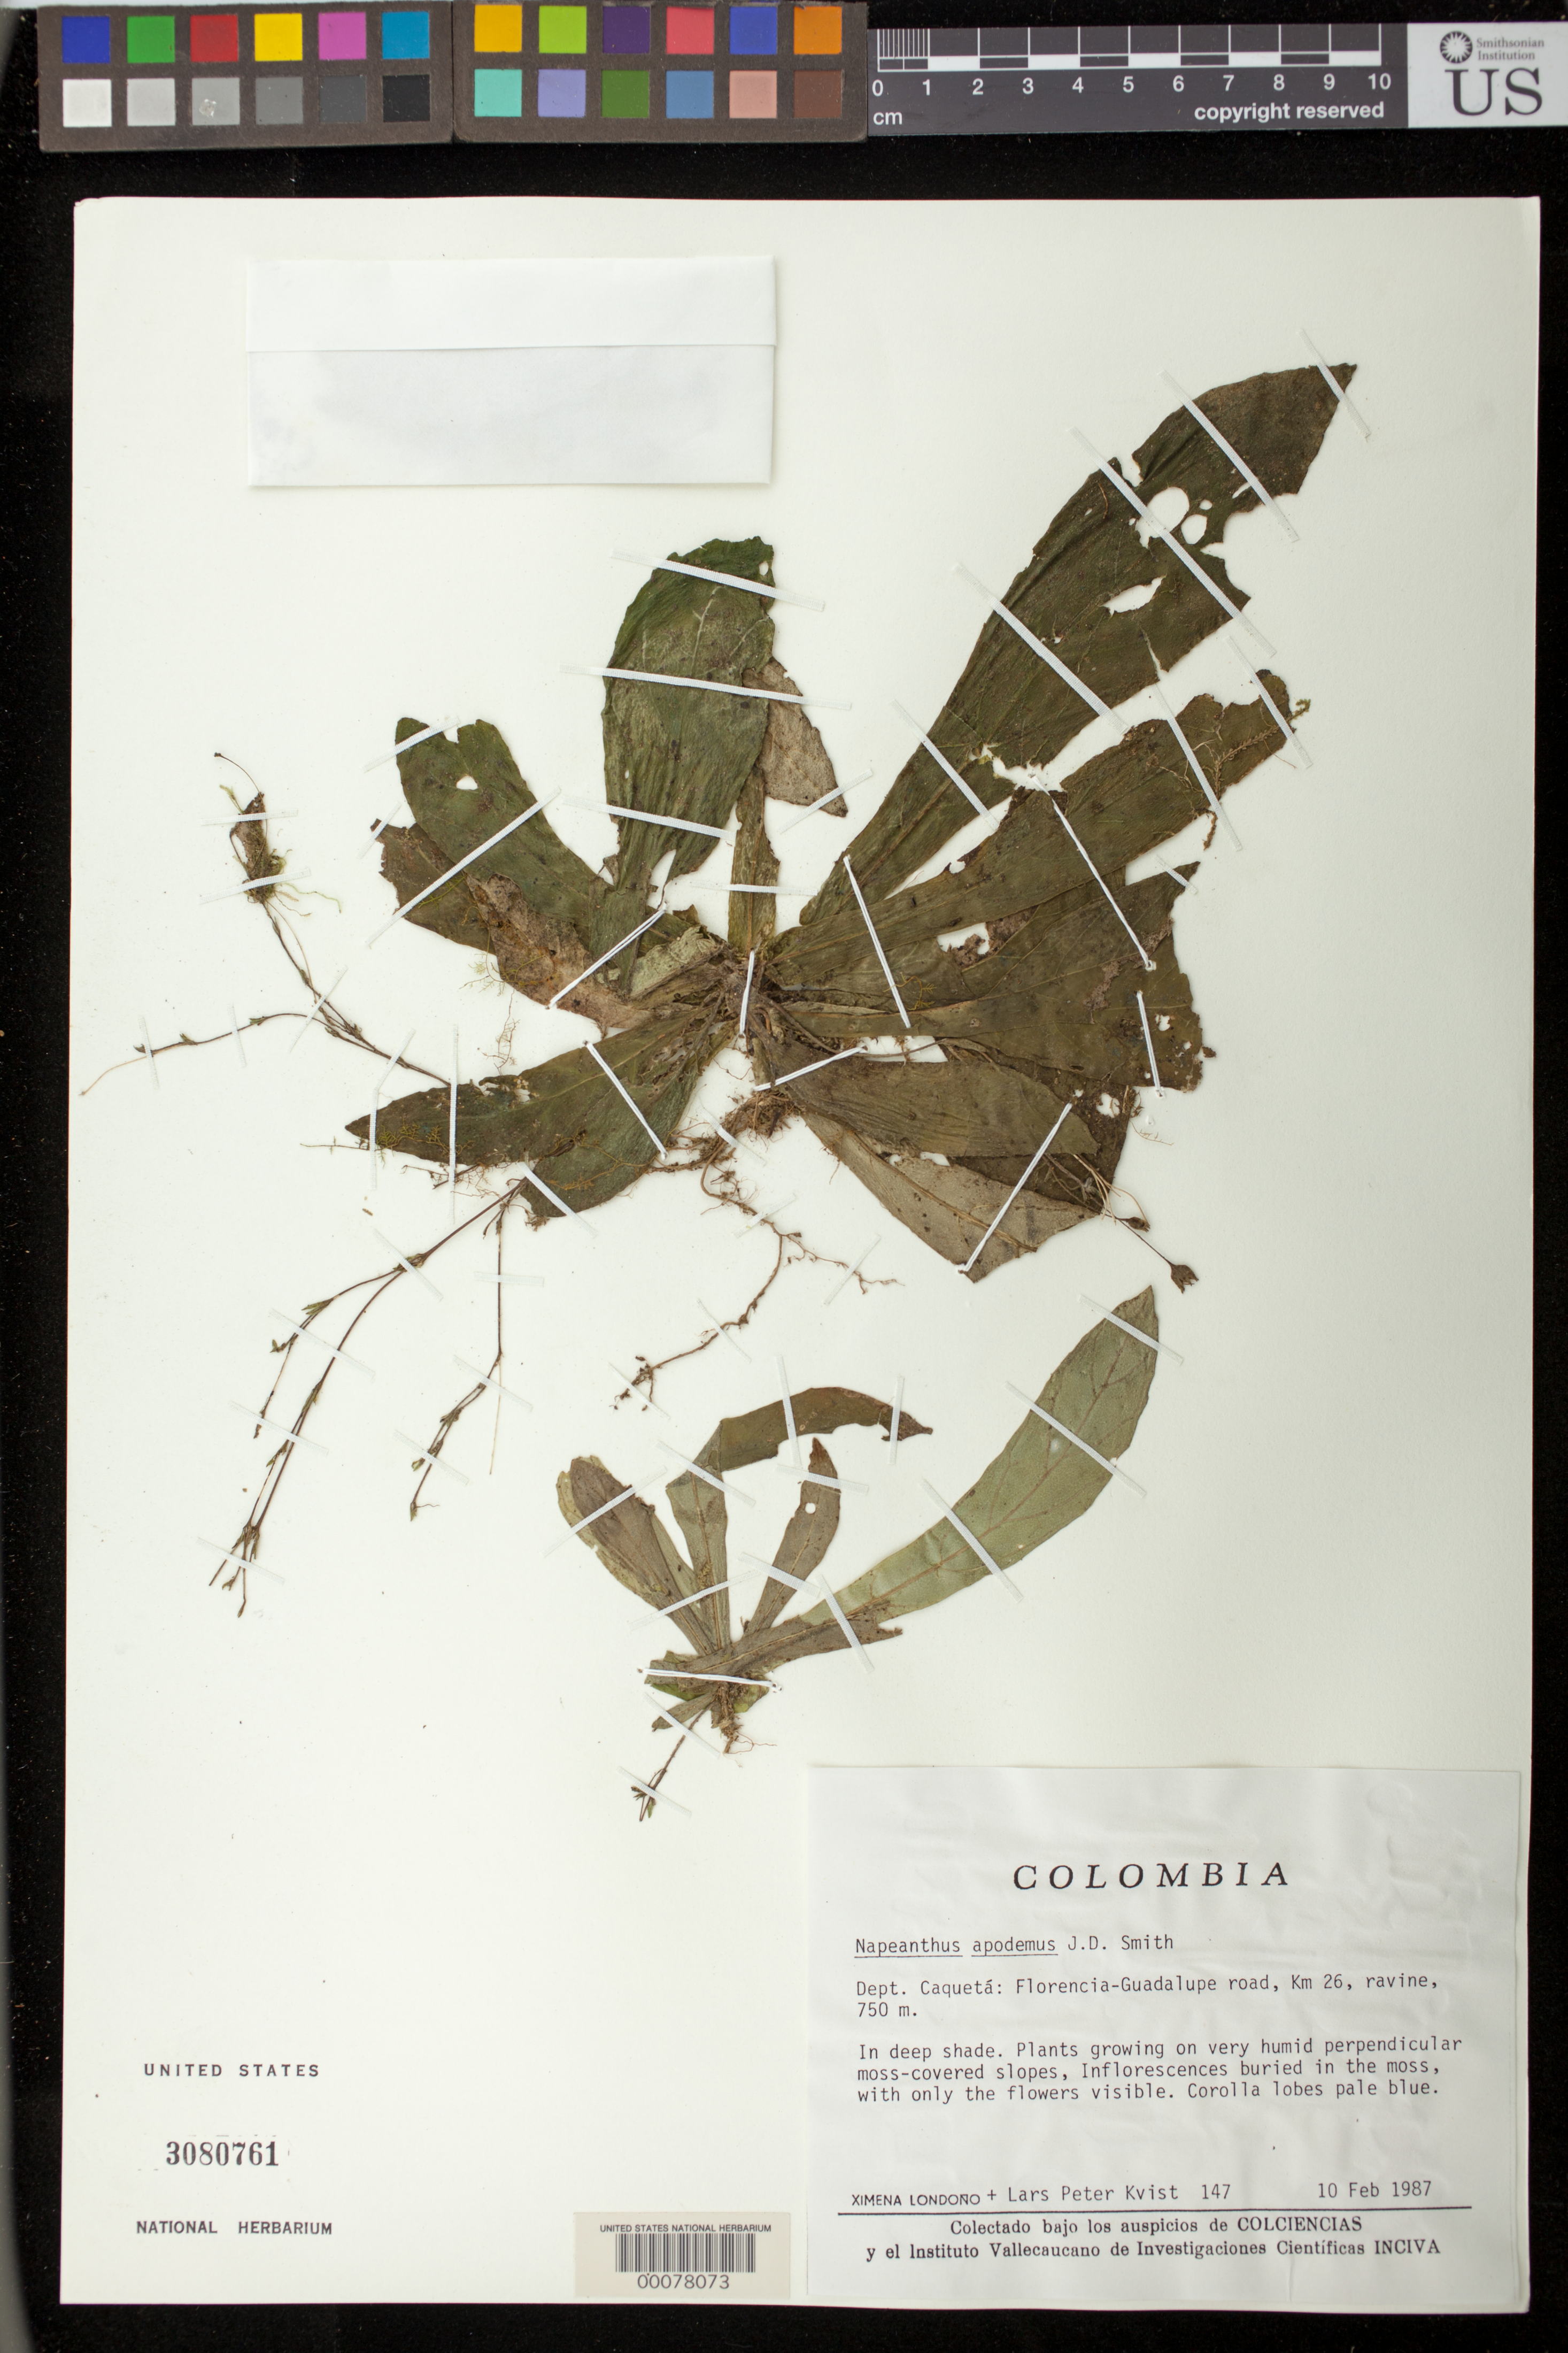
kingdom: Plantae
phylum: Tracheophyta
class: Magnoliopsida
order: Lamiales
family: Gesneriaceae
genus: Napeanthus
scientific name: Napeanthus apodemus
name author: Donn. Sm.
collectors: X. Londoño & L. P. Kvist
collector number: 147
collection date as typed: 10 Feb 1987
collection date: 1987-02-10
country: Colombia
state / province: Caquetá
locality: Florencia - Guadalupe road, km 26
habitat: In deep shade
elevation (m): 750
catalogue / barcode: US 3080761